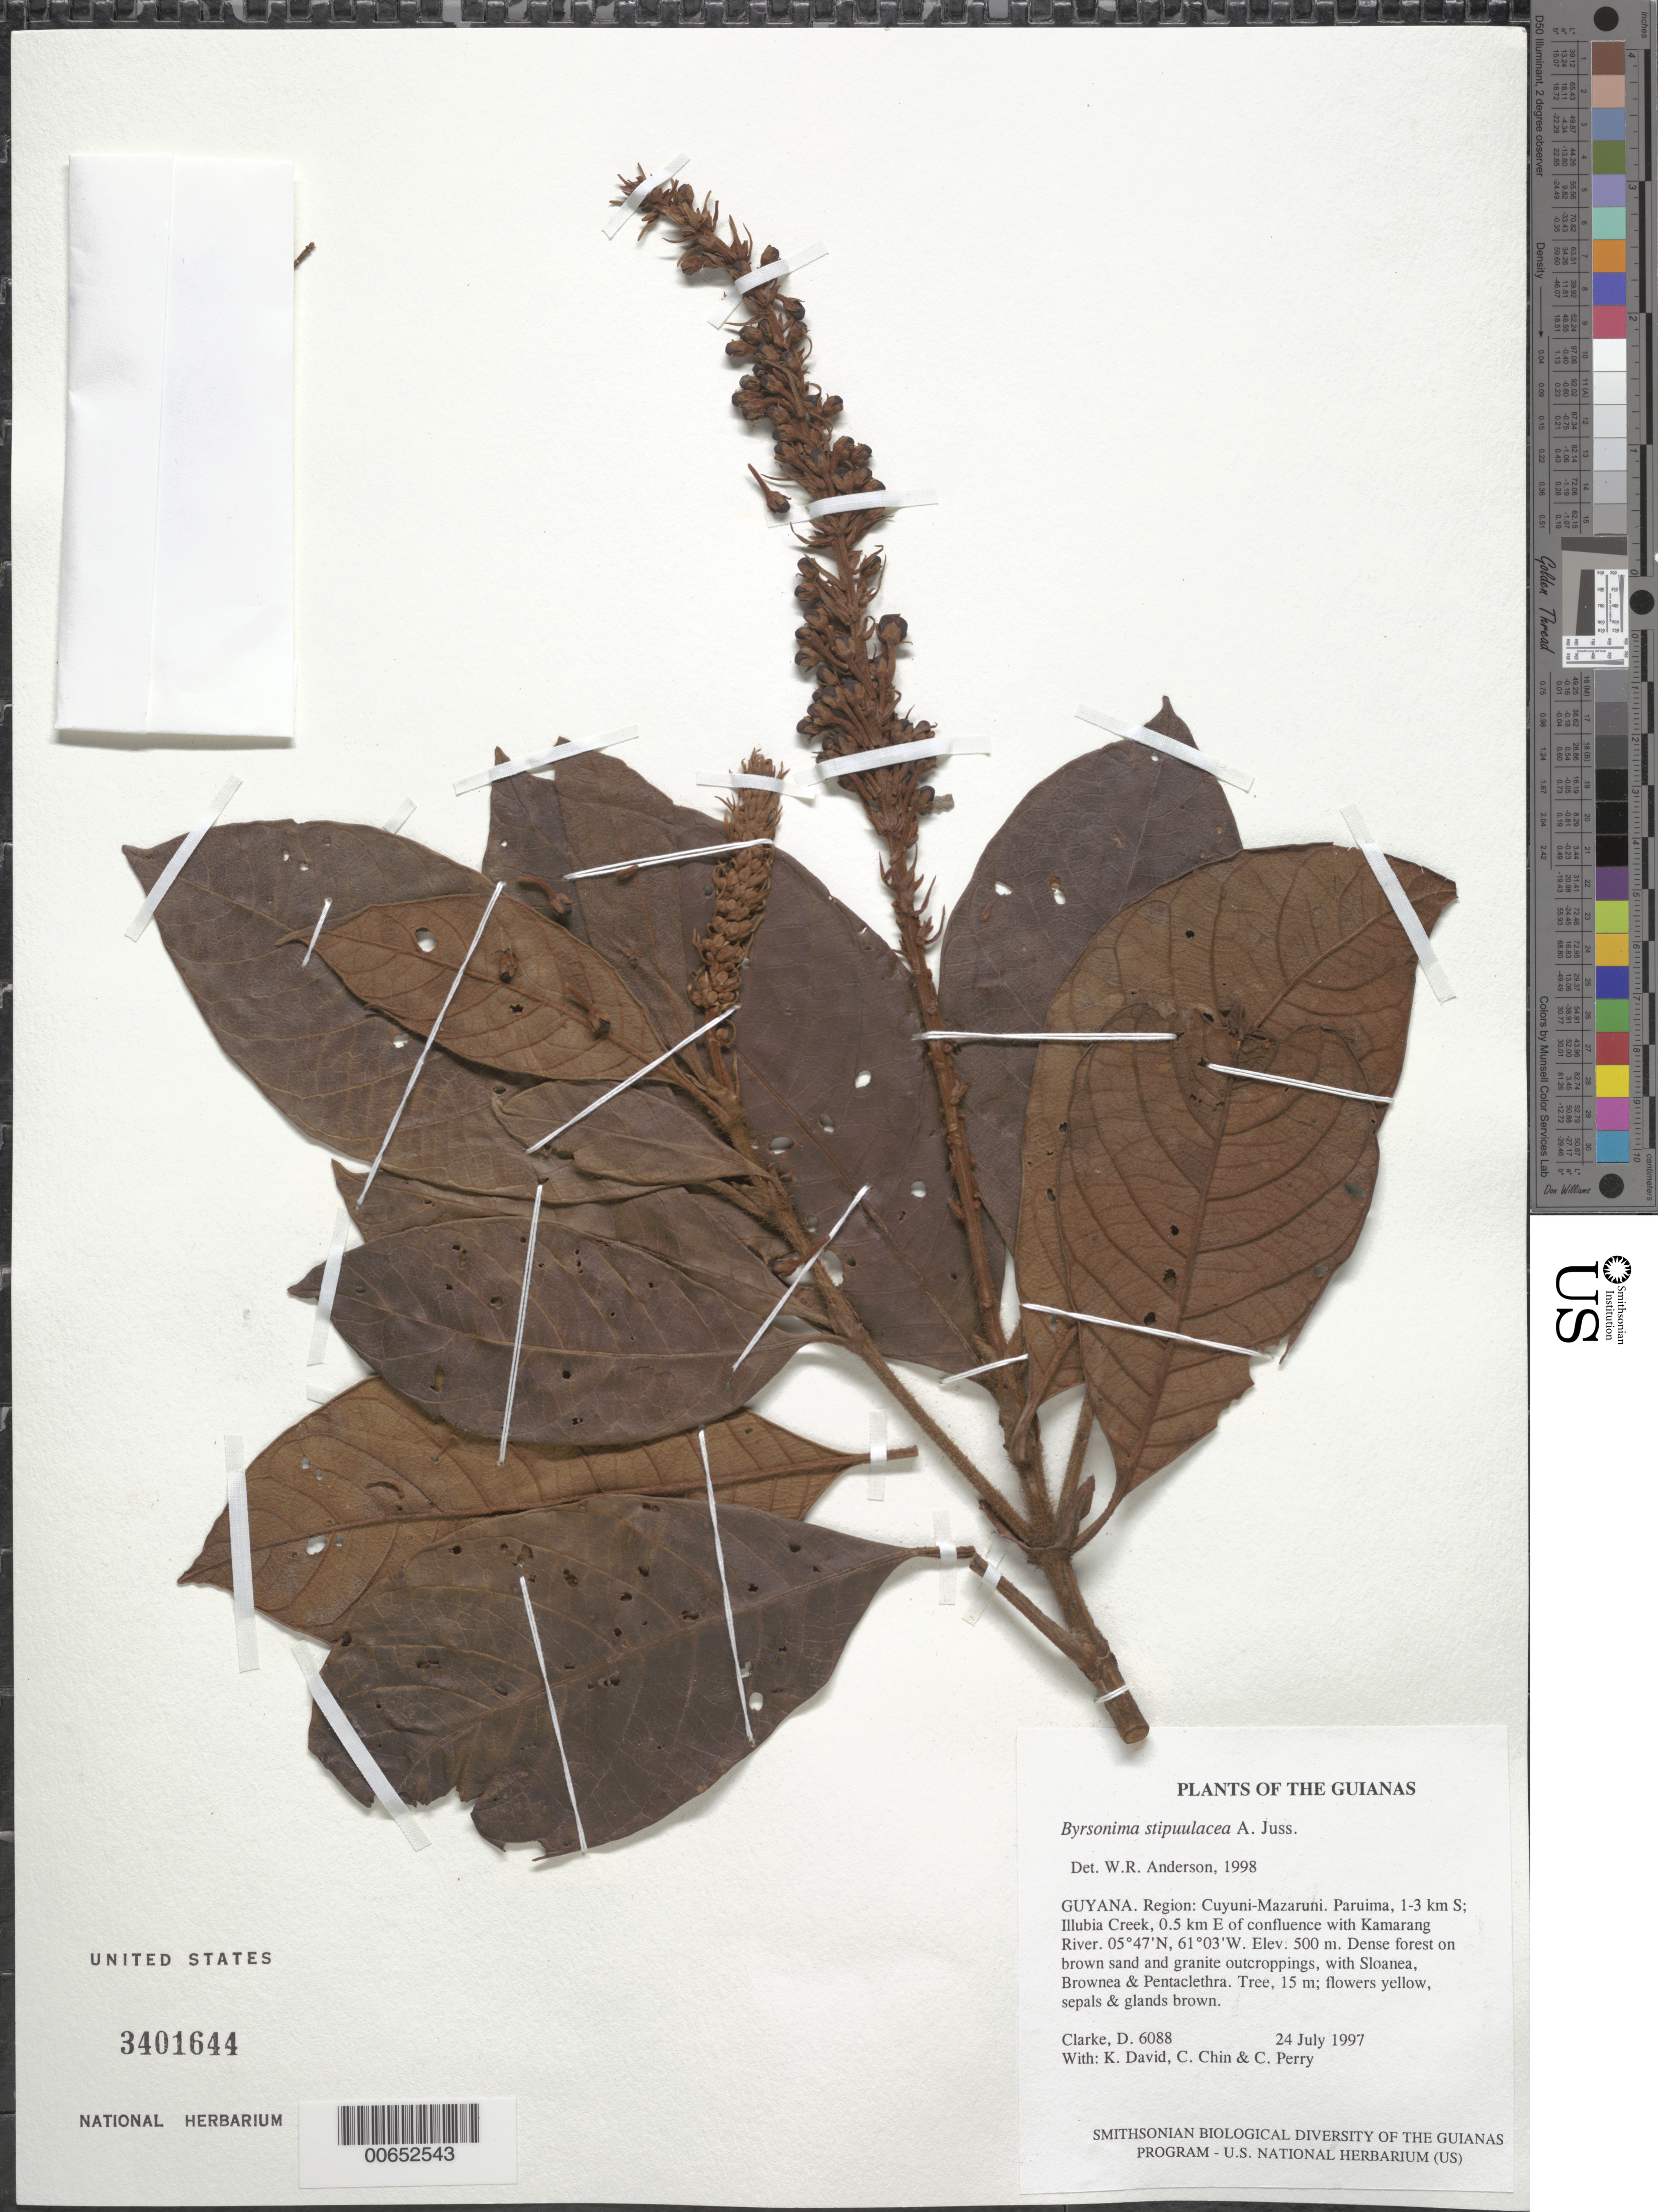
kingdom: Plantae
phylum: Tracheophyta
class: Magnoliopsida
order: Malpighiales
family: Malpighiaceae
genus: Byrsonima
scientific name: Byrsonima stipulacea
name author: A. Juss.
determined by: Anderson, W. R., (MICH), University of Michigan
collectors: H. D. Clarke, K. David, C. Chin & C. Perry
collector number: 6088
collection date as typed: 24 July 1997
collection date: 1997-07-24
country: Guyana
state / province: Cuyuni-Mazaruni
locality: Paruima, 1-3 km S; Illubia Creek, 0.5 km E of confluence with Kamarang River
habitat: Dense forest on brown sand and granite outcroppings, with Sloanea, Brownea & Pentaclethra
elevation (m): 500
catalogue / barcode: US 3401644